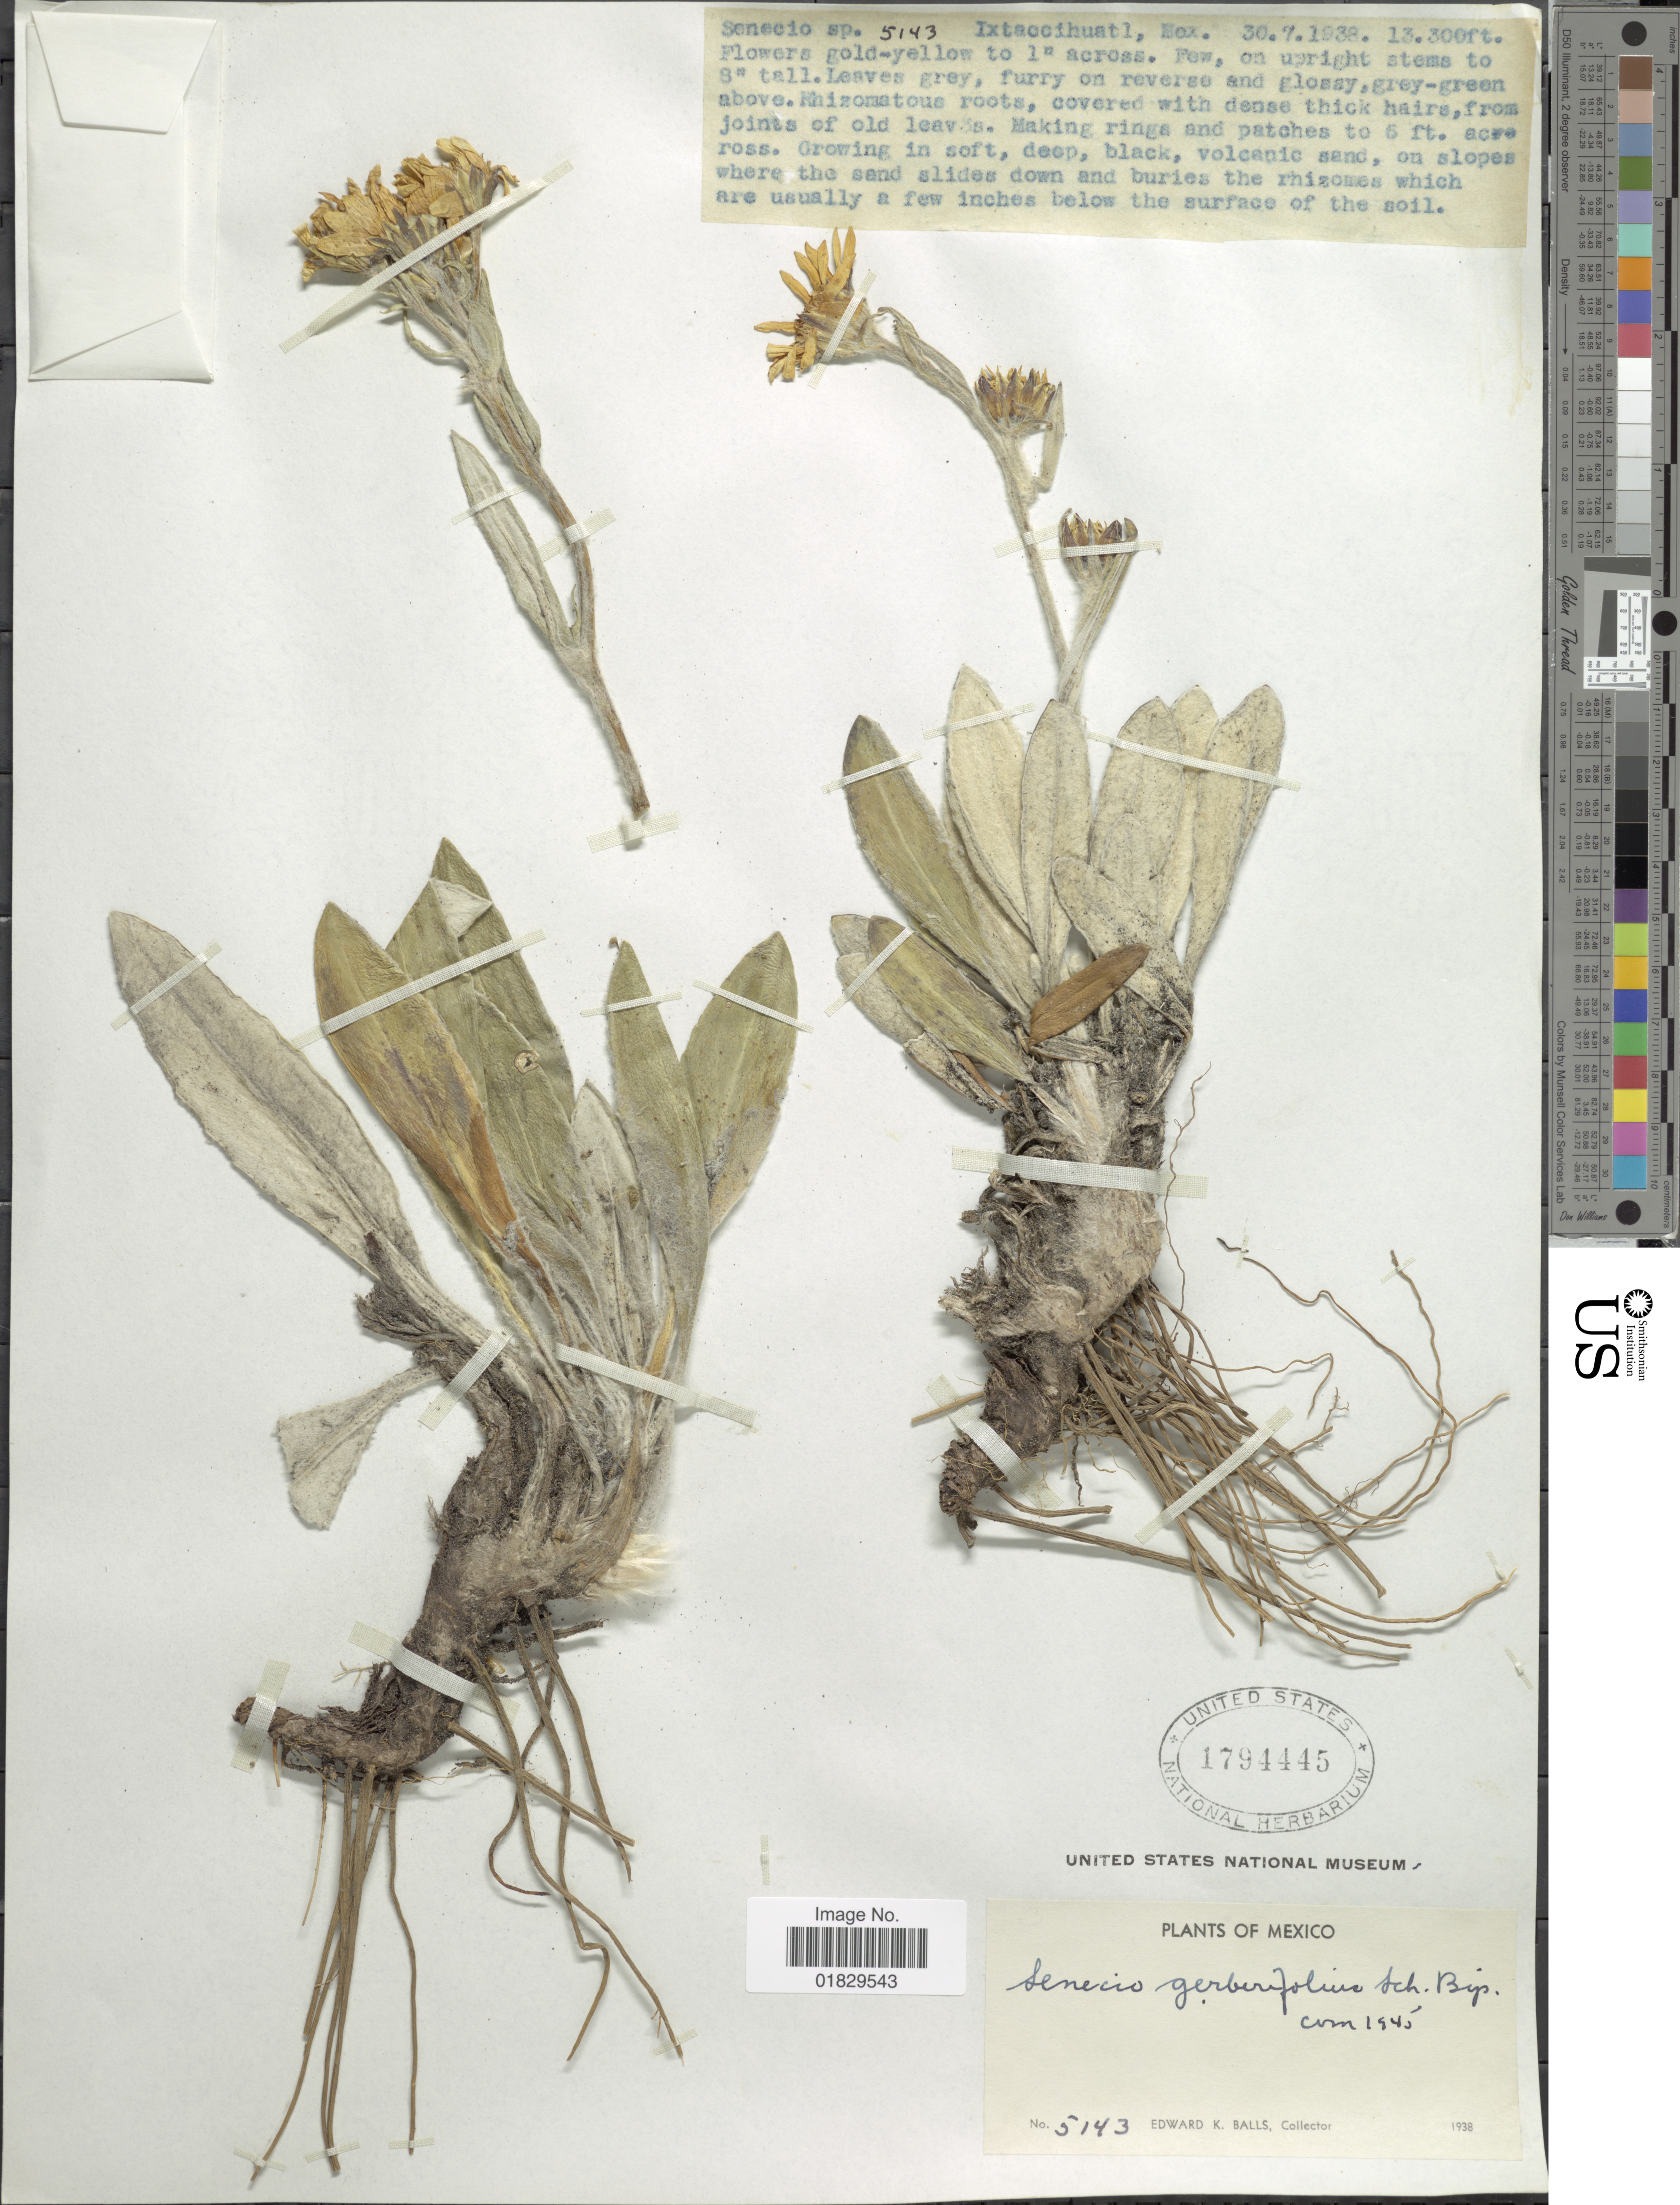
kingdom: Plantae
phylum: Tracheophyta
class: Magnoliopsida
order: Asterales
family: Asteraceae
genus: Robinsonecio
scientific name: Robinsonecio gerberifolius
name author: (Sch. Bip. ex Hemsl.) T.M. Barkley &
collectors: E. K. Balls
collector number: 5143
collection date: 1938-07-30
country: Mexico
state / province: México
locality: Ixtaccihuatl, Mex.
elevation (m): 4054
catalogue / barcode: US 1794445